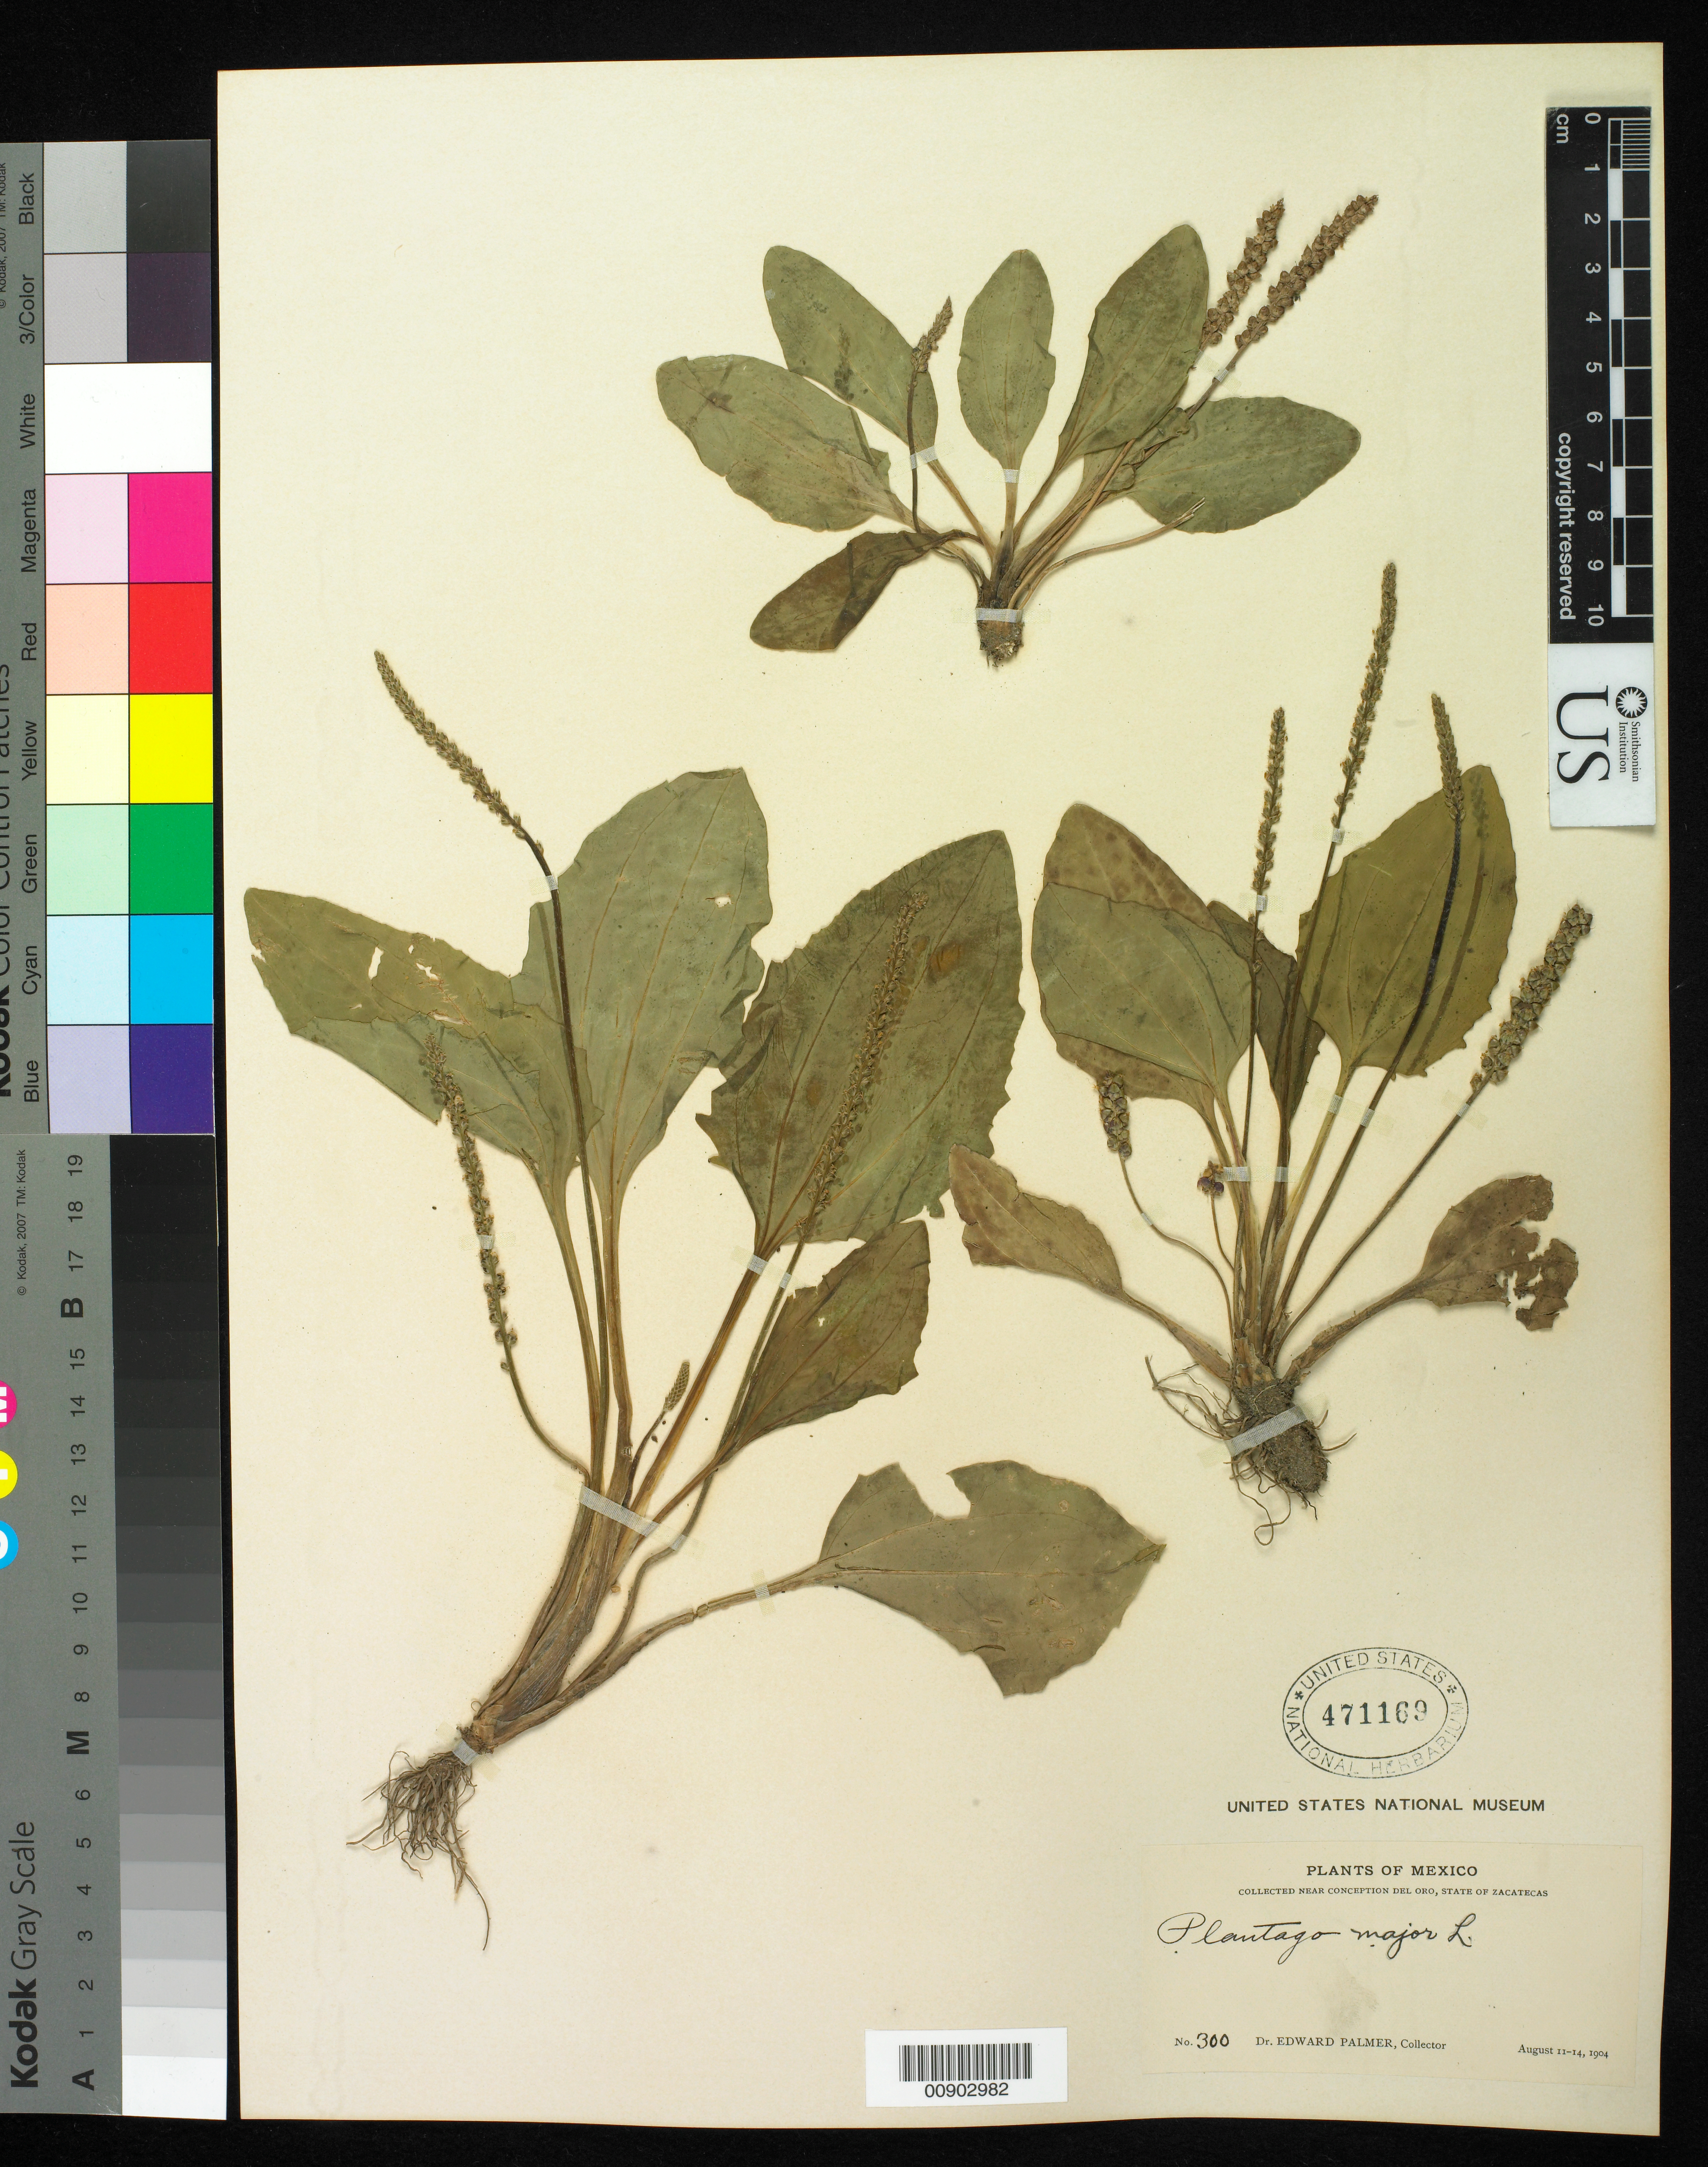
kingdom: Plantae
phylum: Tracheophyta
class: Magnoliopsida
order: Lamiales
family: Plantaginaceae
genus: Plantago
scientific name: Plantago major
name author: L.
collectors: E. Palmer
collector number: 300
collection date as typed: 11 Aug 1904 to 14 Aug 1904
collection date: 1904-08-11/1904-08-14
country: Mexico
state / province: Zacatecas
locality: Near Concepción del Oro, Zacatecas.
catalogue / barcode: US 471169